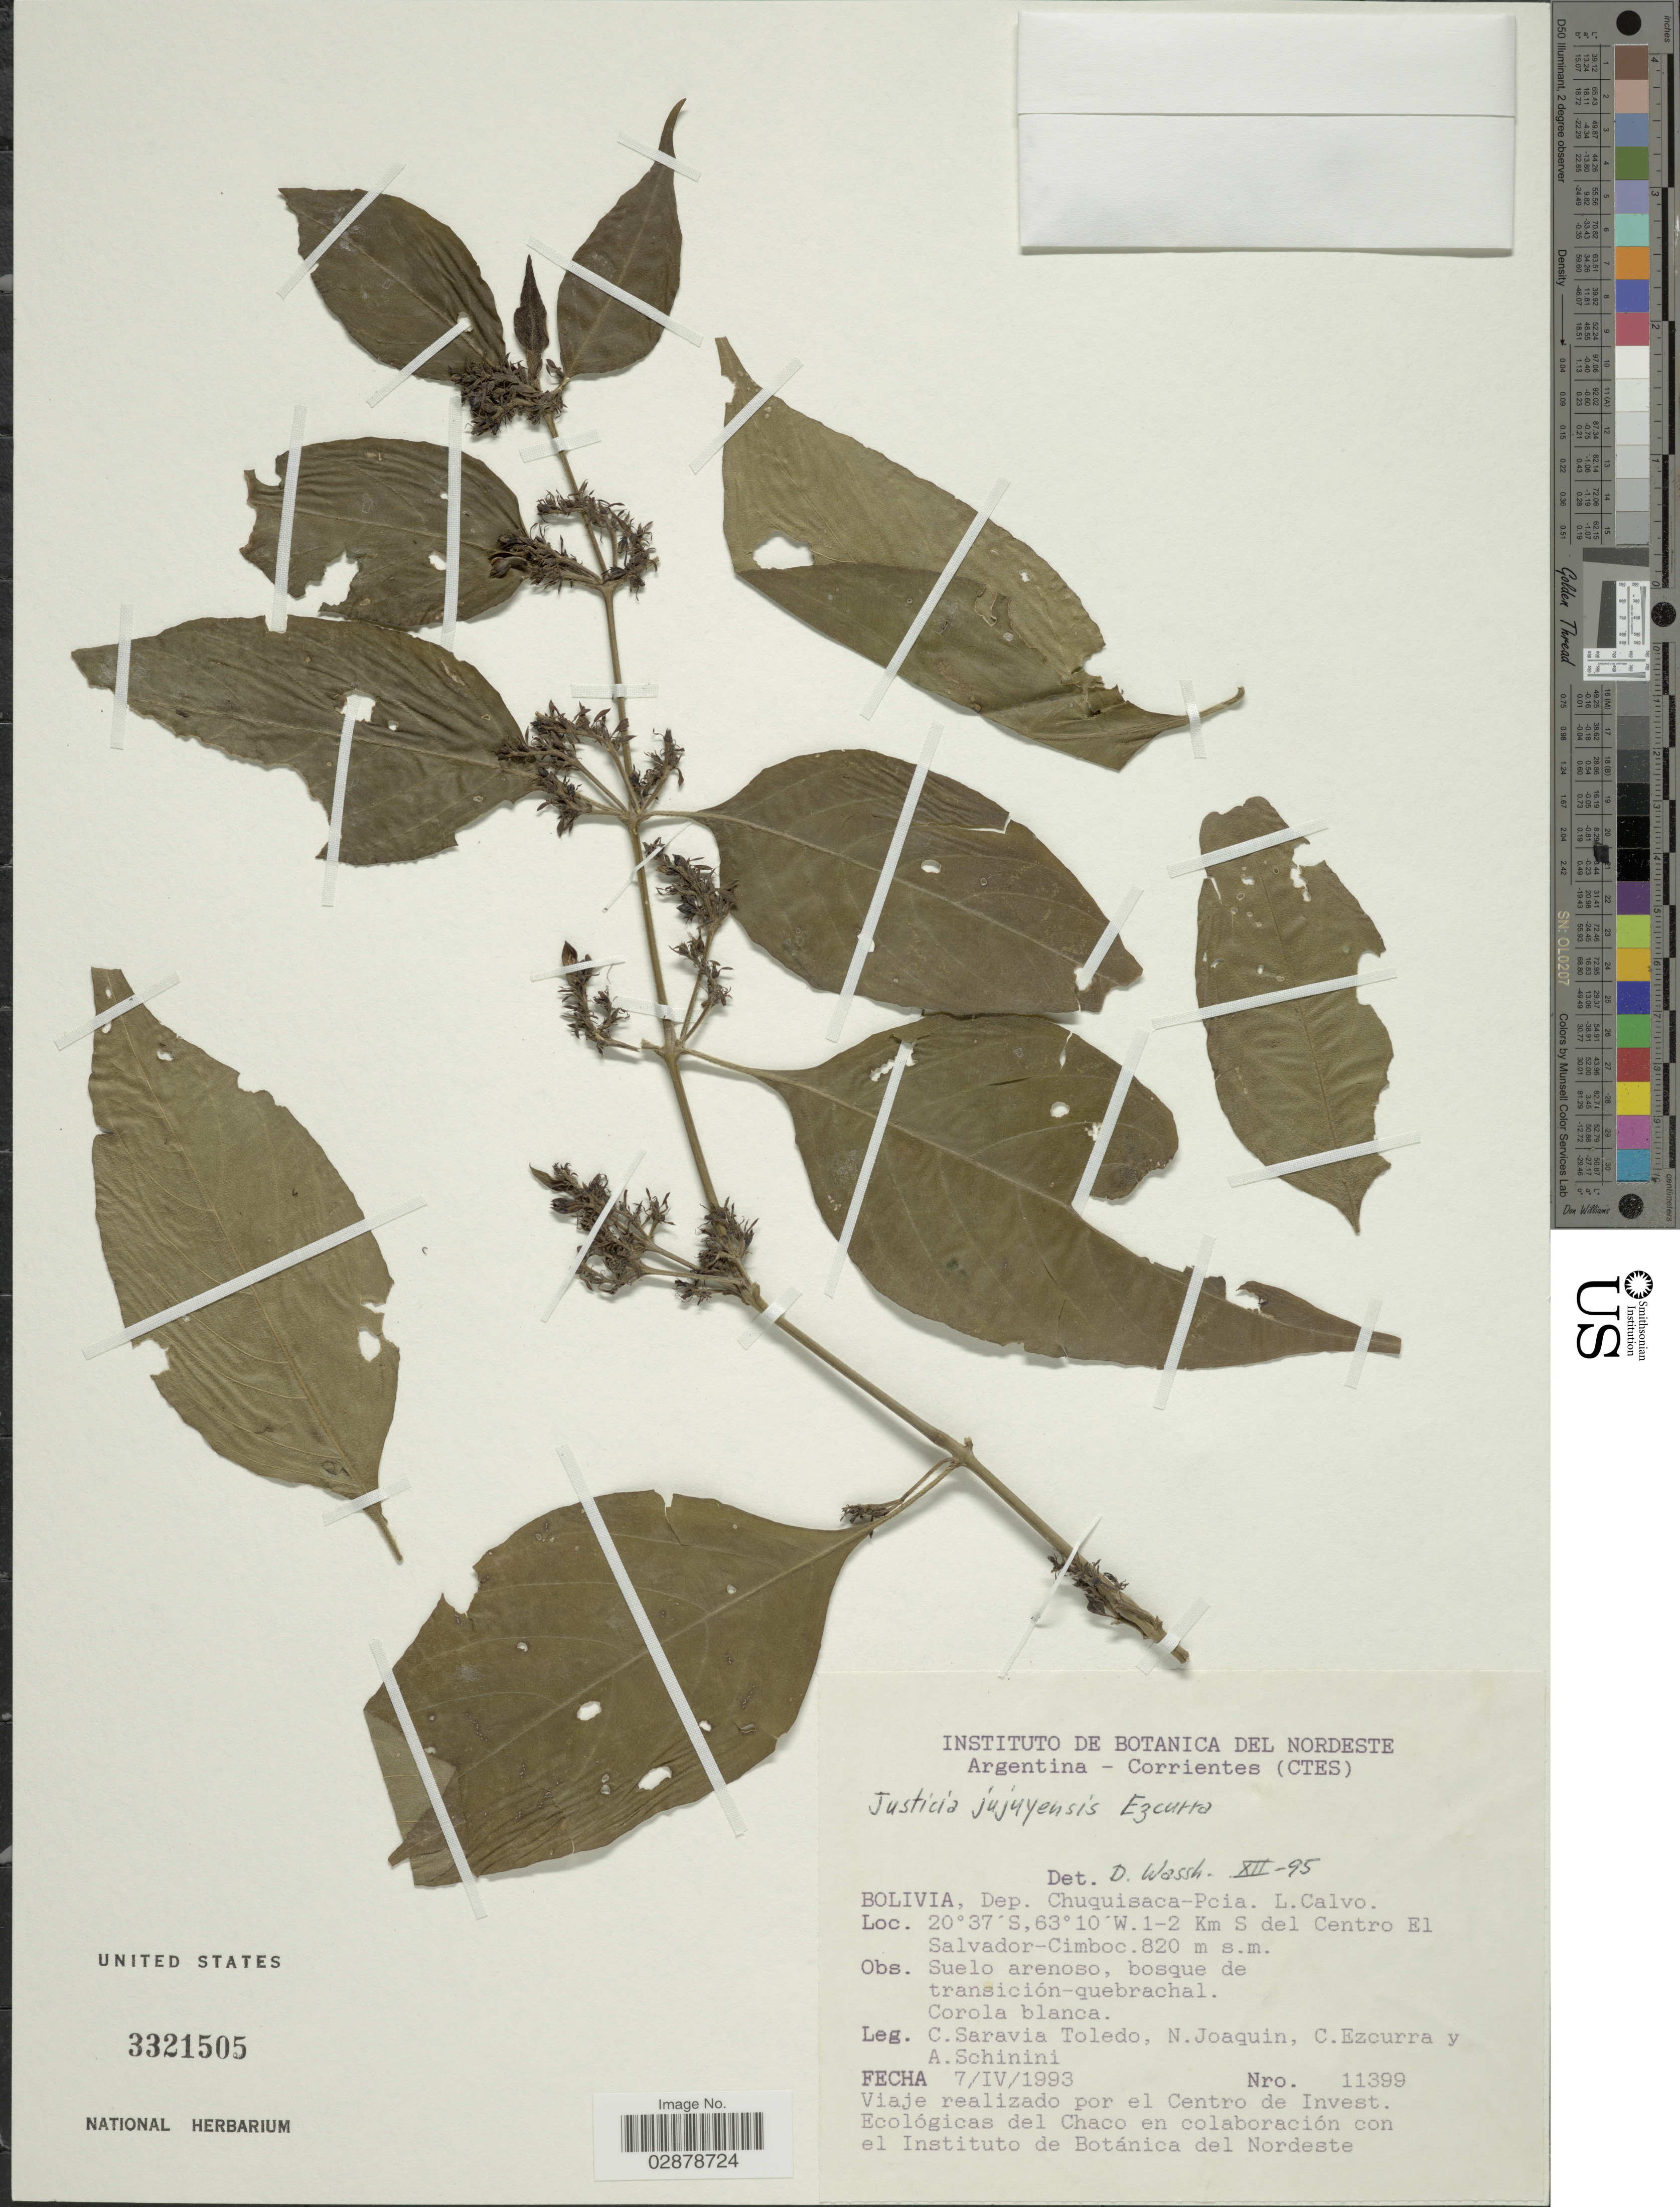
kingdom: Plantae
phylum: Tracheophyta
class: Magnoliopsida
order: Lamiales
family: Acanthaceae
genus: Justicia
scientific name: Justicia corumbensis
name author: (Lindau) Wassh. & C. Ezcurra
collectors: C. Saravia T., N. Joaquin, C. Ezcurra & A. Schinini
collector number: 11399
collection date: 1993-04-07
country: Bolivia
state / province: Chuquisaca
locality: Dep. Chuquisaca-Pcia, L. Calvo 1-2 Km S del Centro El Salvador-Cimboc.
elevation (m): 820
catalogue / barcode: US 3321505